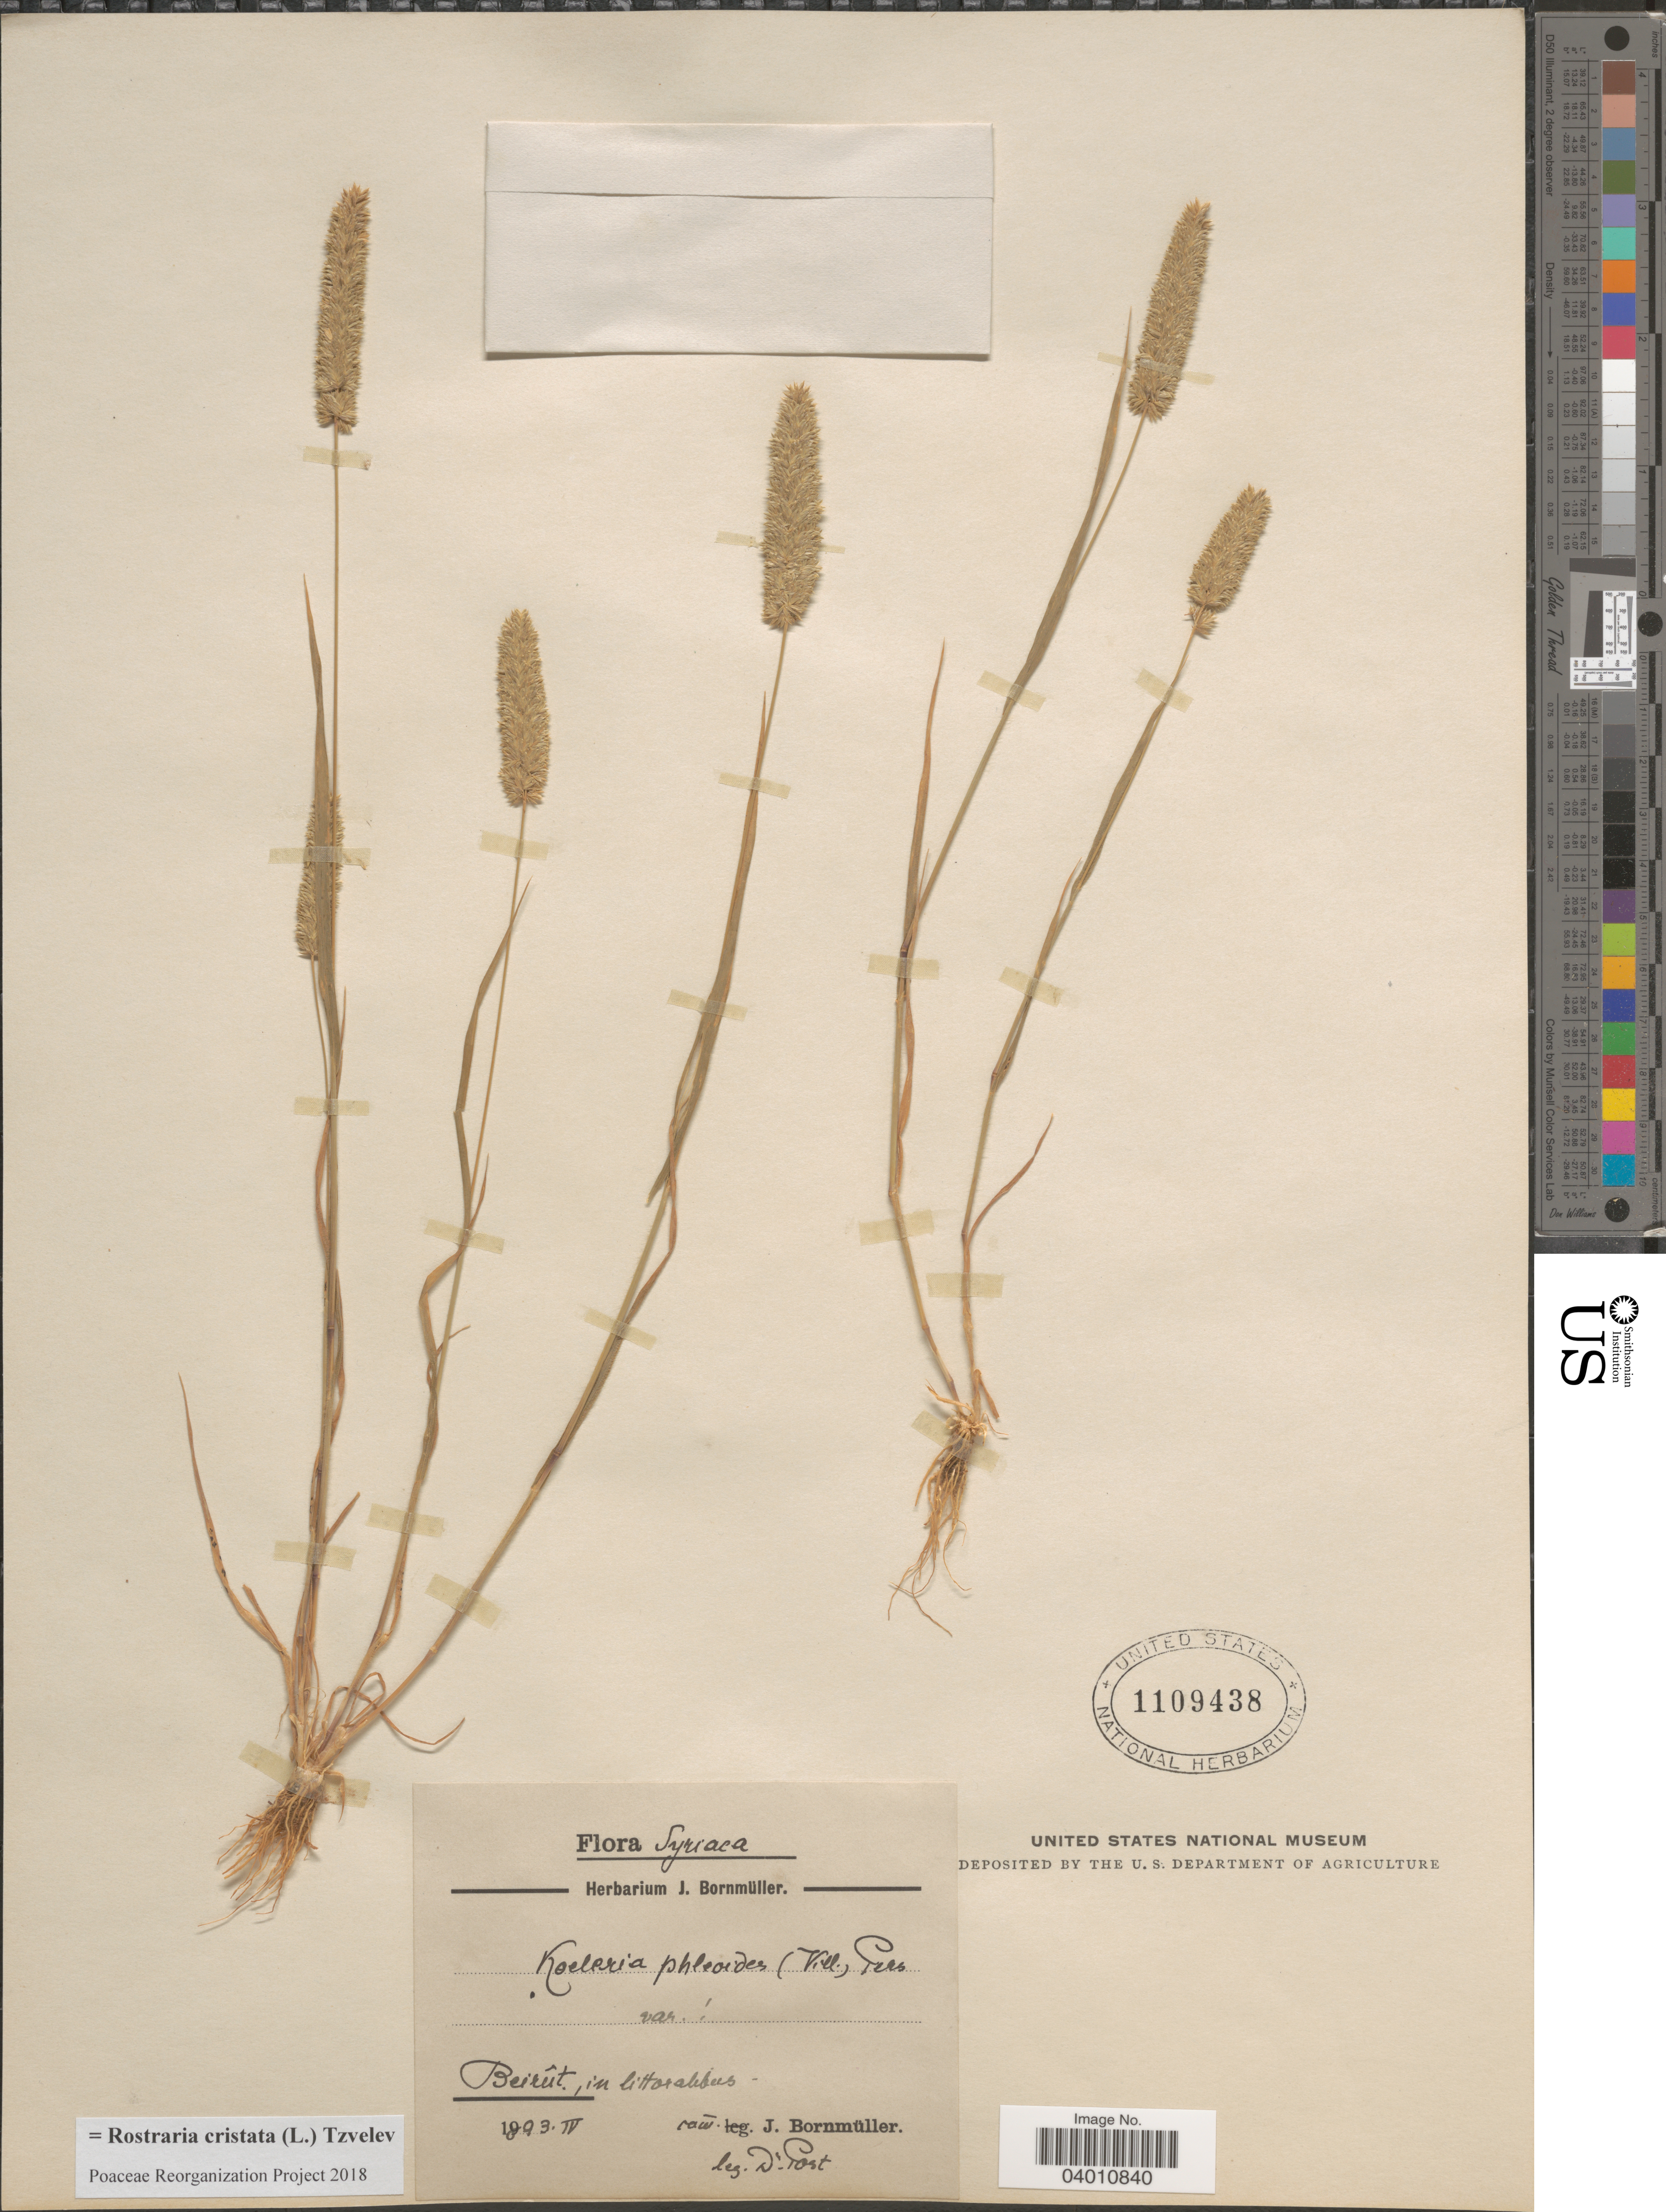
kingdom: Plantae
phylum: Tracheophyta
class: Liliopsida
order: Poales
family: Poaceae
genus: Rostraria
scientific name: Rostraria cristata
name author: (L.) Tzvelev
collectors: -- Post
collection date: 1893-04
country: Lebanon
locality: Beirût, in littoralibus.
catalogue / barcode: US 1109438